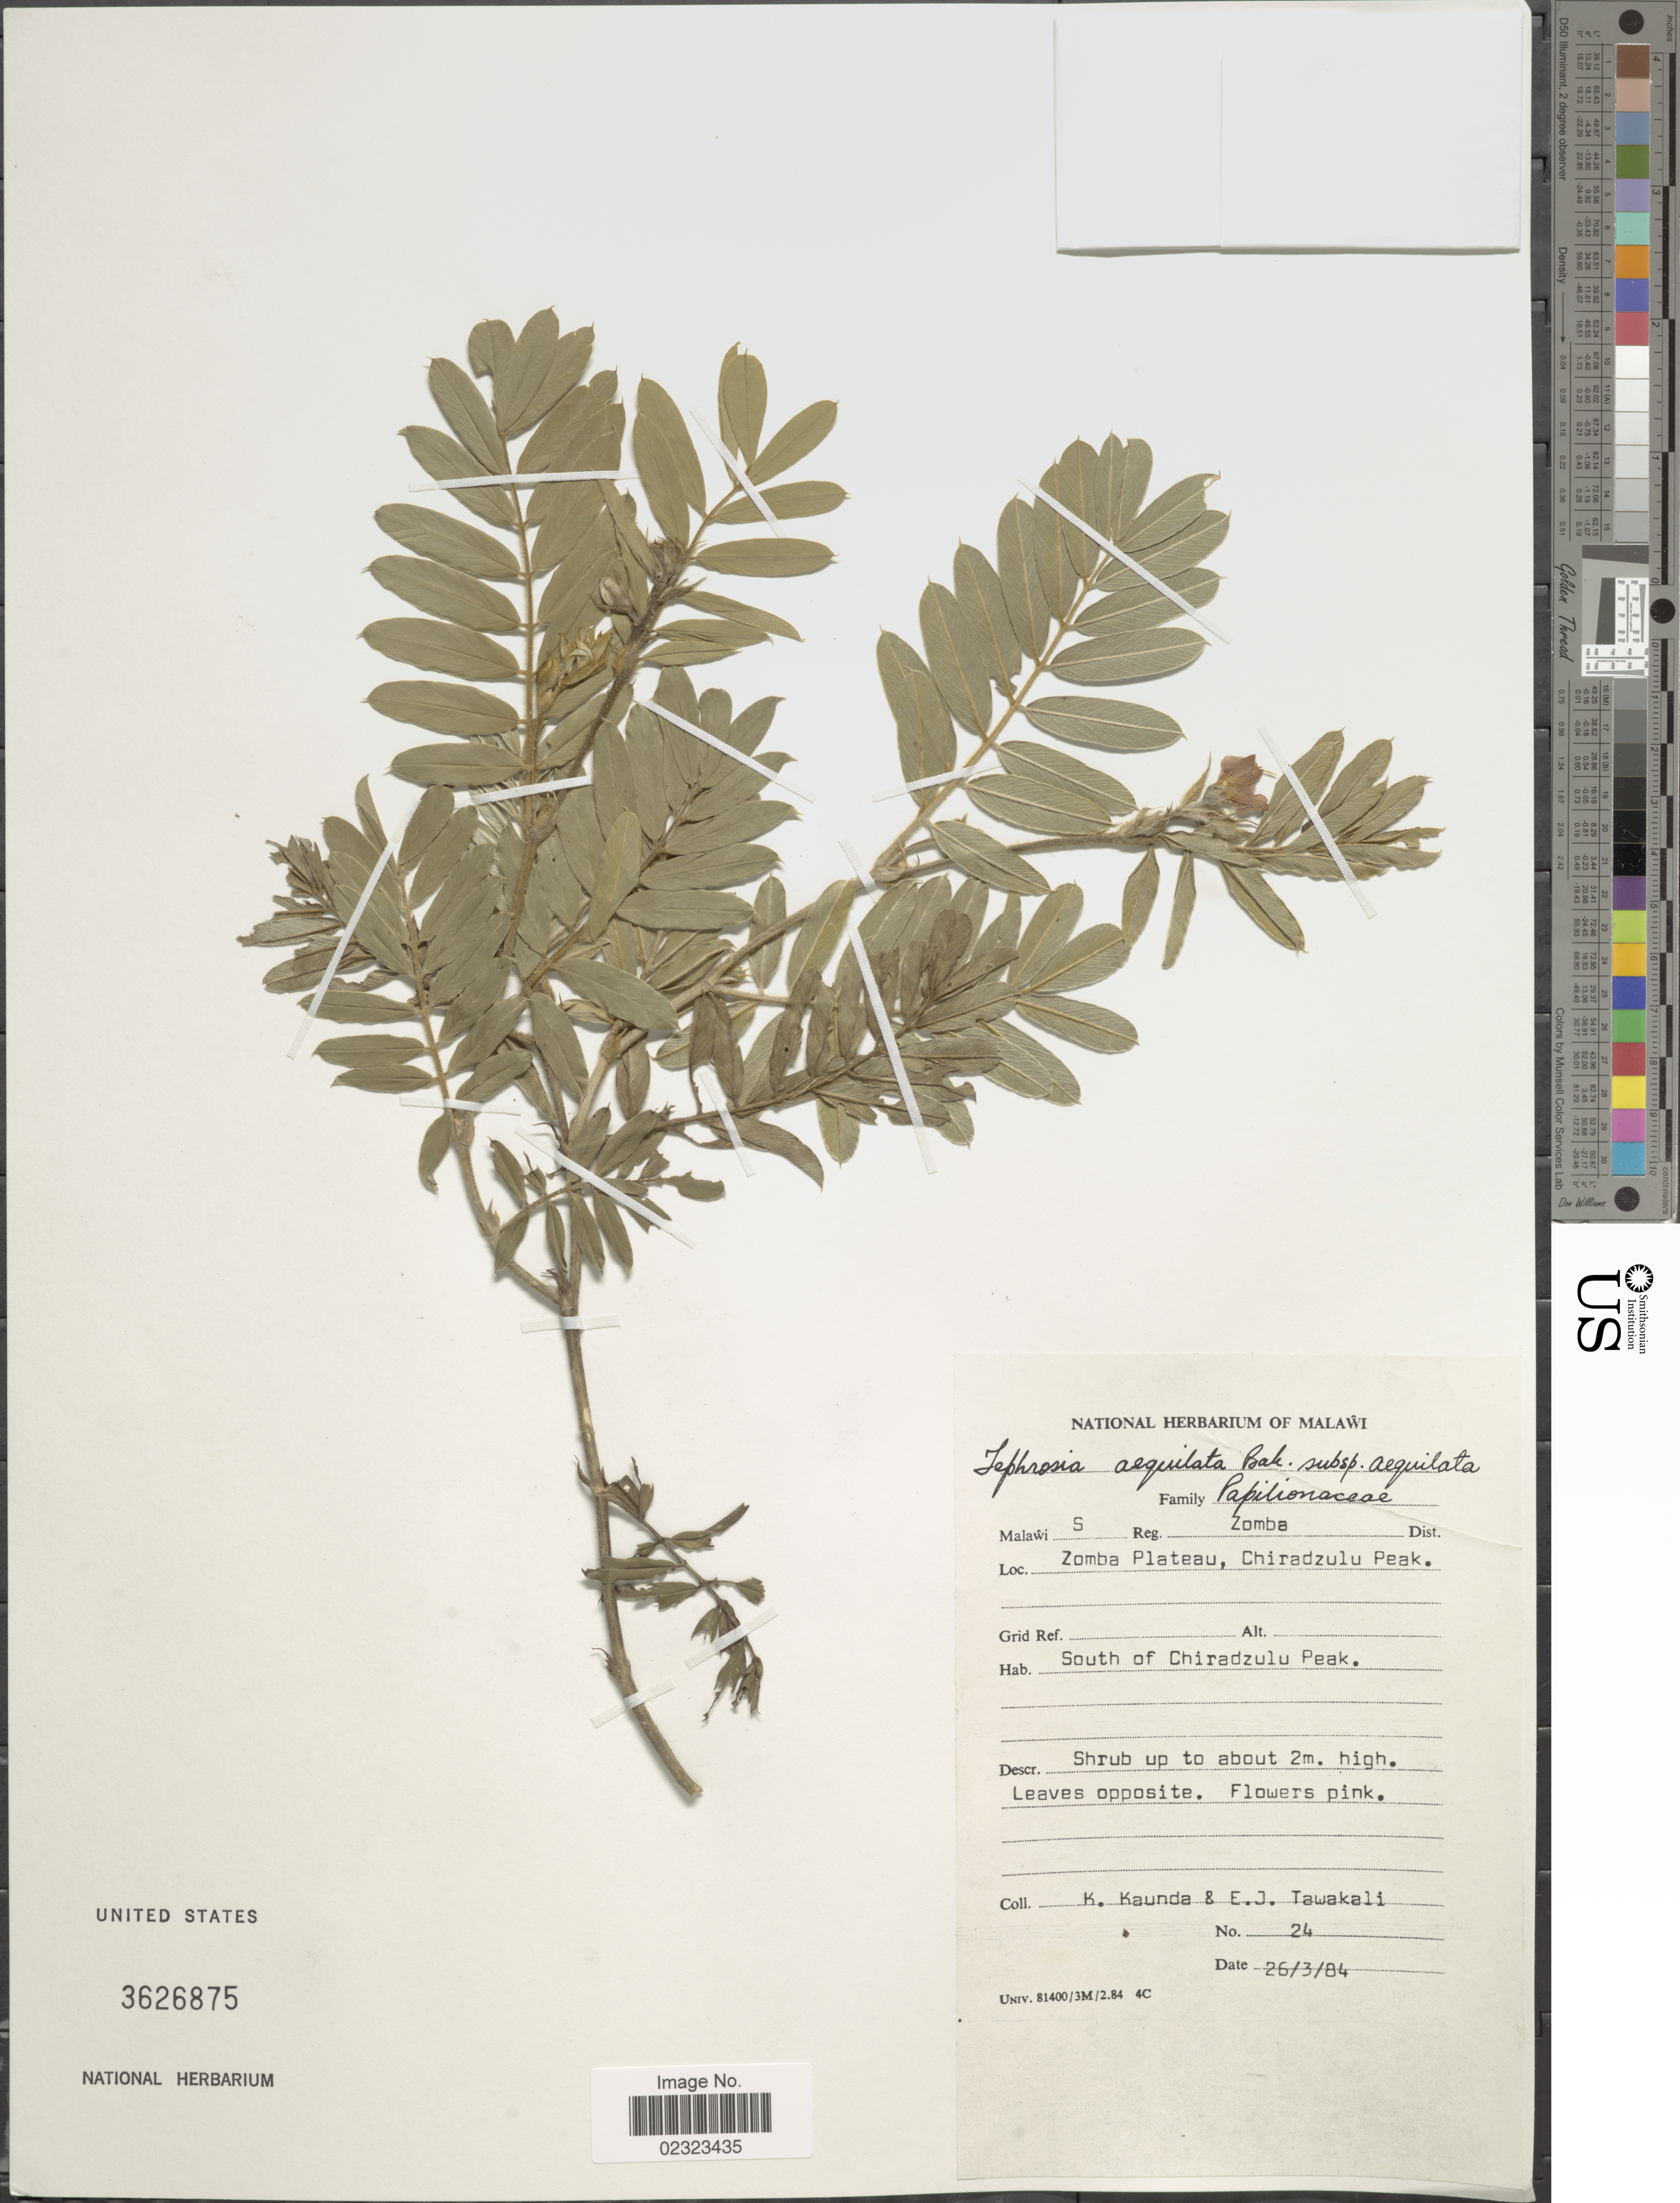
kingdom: Plantae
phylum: Tracheophyta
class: Magnoliopsida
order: Fabales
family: Fabaceae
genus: Tephrosia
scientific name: Tephrosia aequilata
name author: Baker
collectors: K. Kaunda & E. Tawakali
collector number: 24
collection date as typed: Transcribed d/m/y: 26/3/84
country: Malawi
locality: S. Reg. Zomba Dist., south of Chiradzulu Peak.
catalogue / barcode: US 3626875